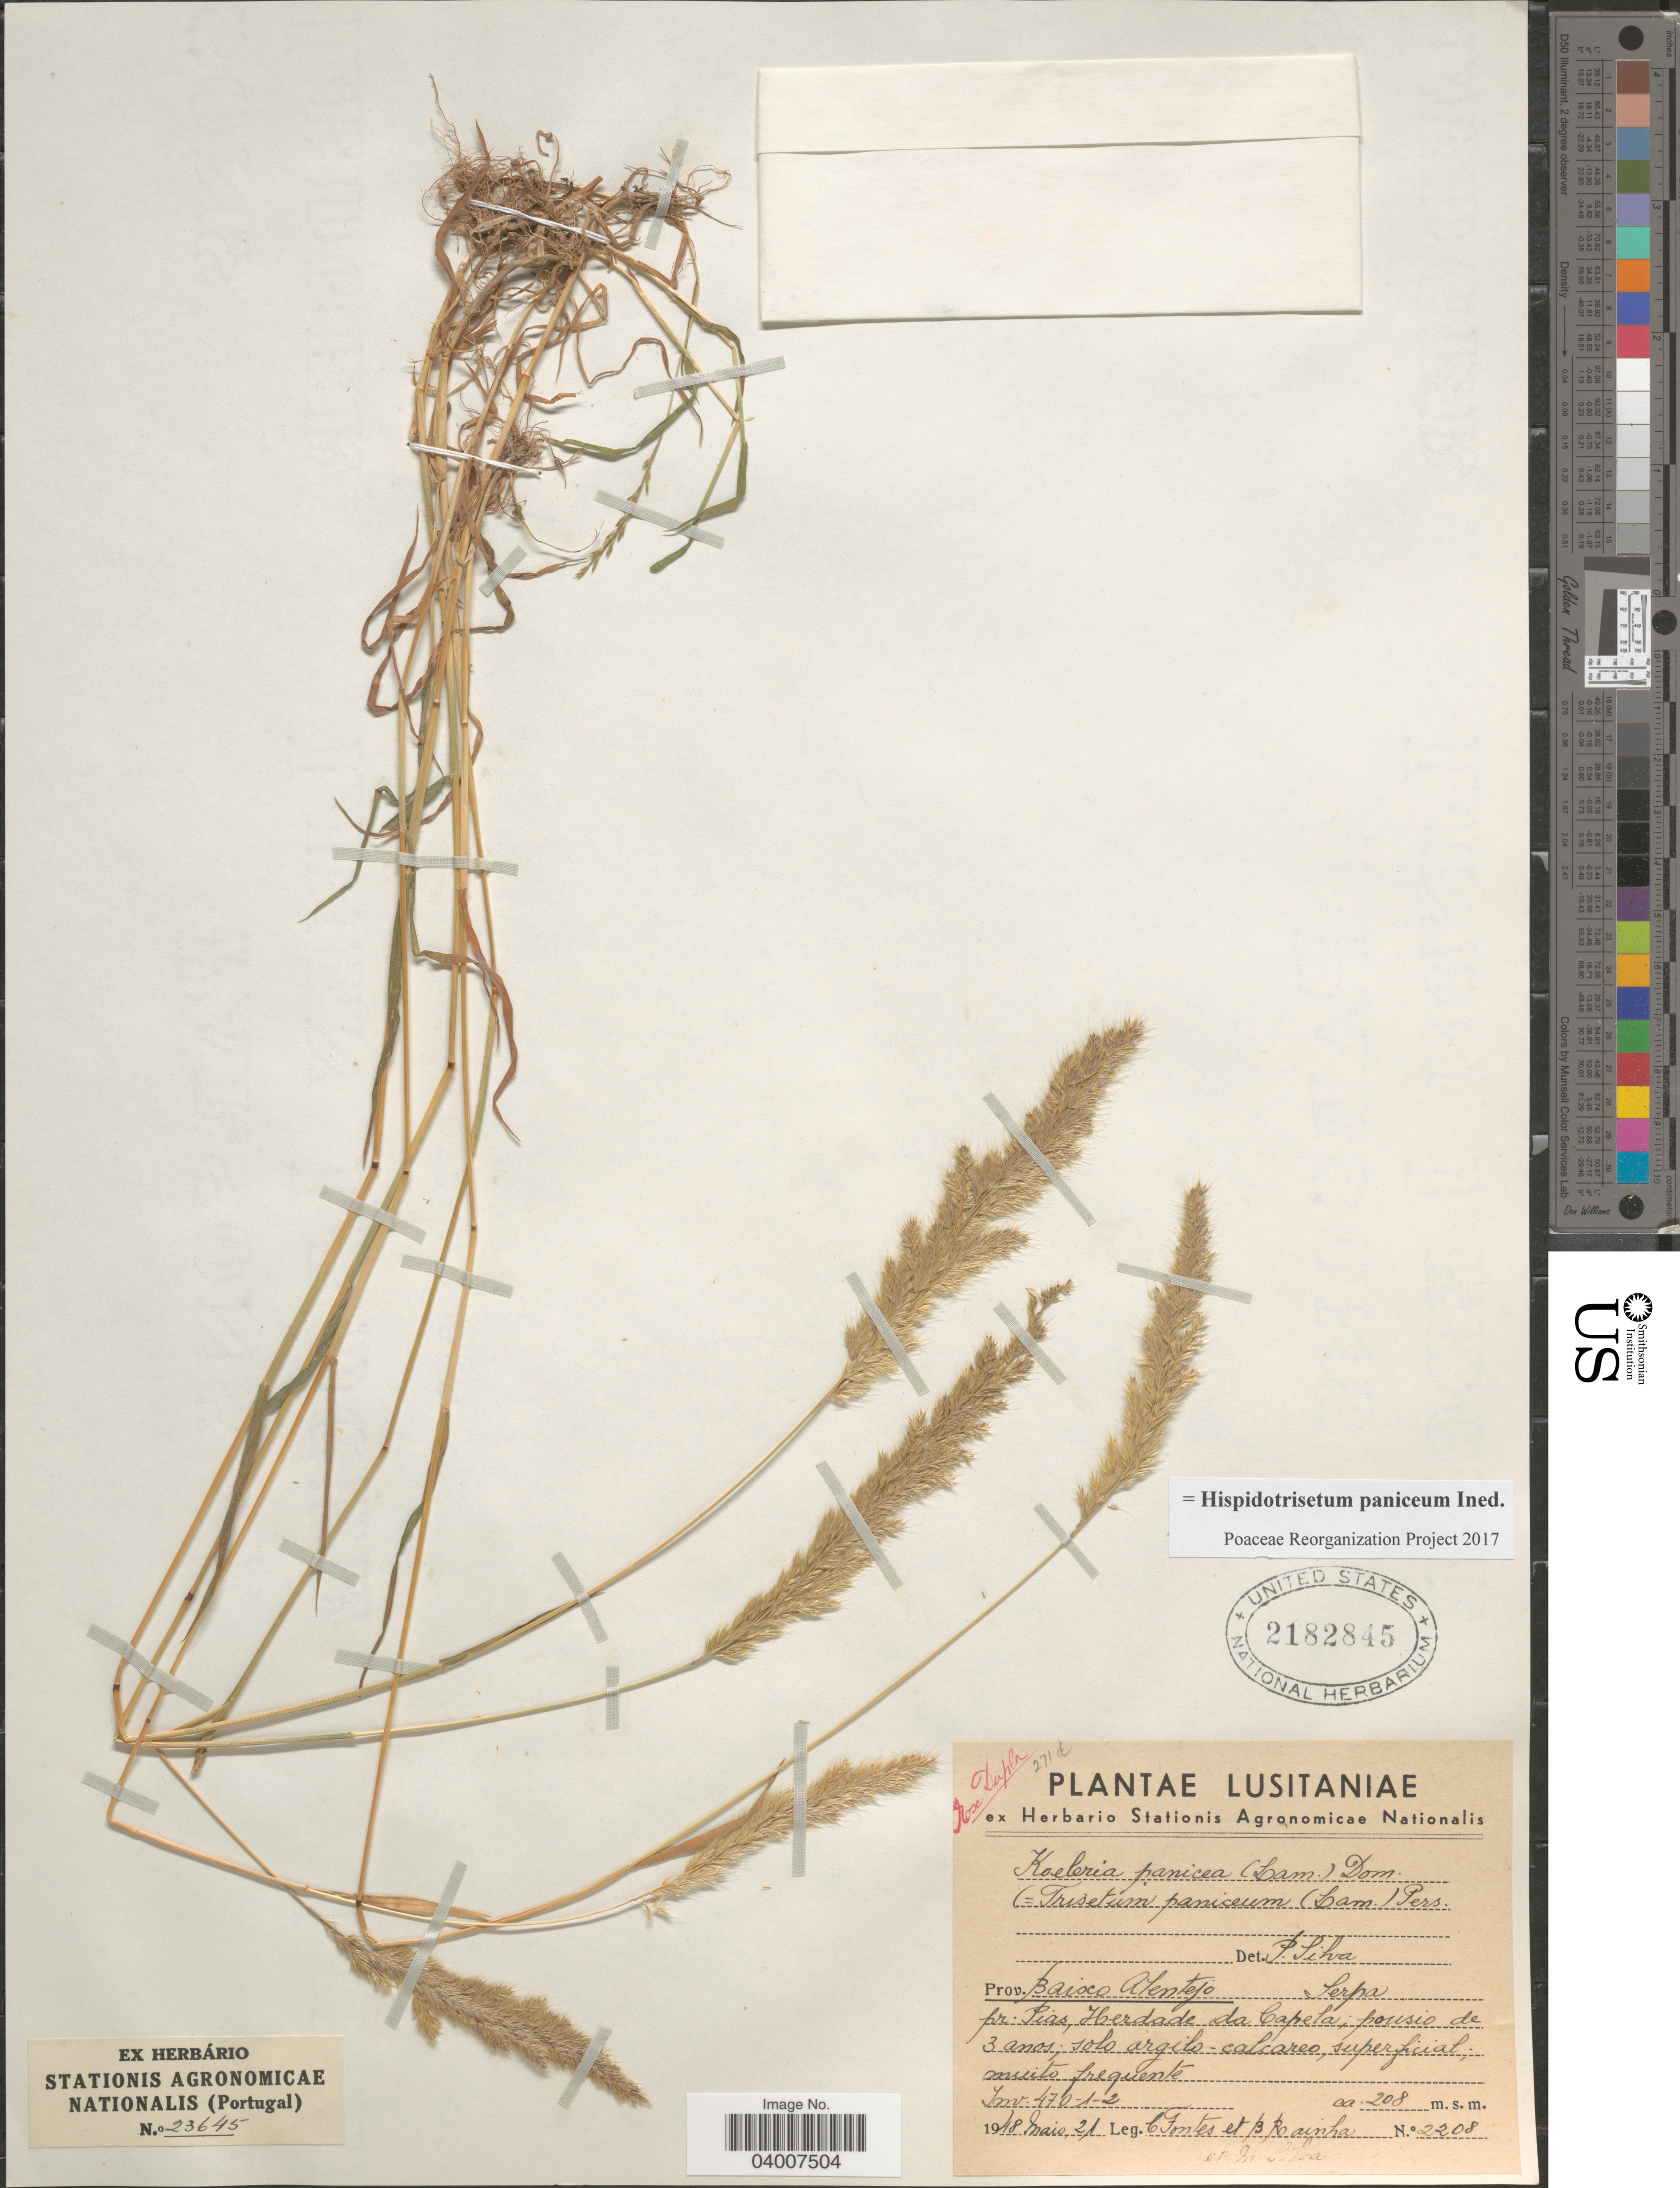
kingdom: Plantae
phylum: Tracheophyta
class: Liliopsida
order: Poales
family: Poaceae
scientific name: Hispidotrisetum paniceum ined.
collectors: C. Fontes, B. Rainha & M. Silva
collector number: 2208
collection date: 1948-05-21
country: Portugal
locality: Lusitaniae. Prov. Baixo Alentejo. Serpa. pr. Pias, Herdade da Caplea.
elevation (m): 208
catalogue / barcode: US 2182845